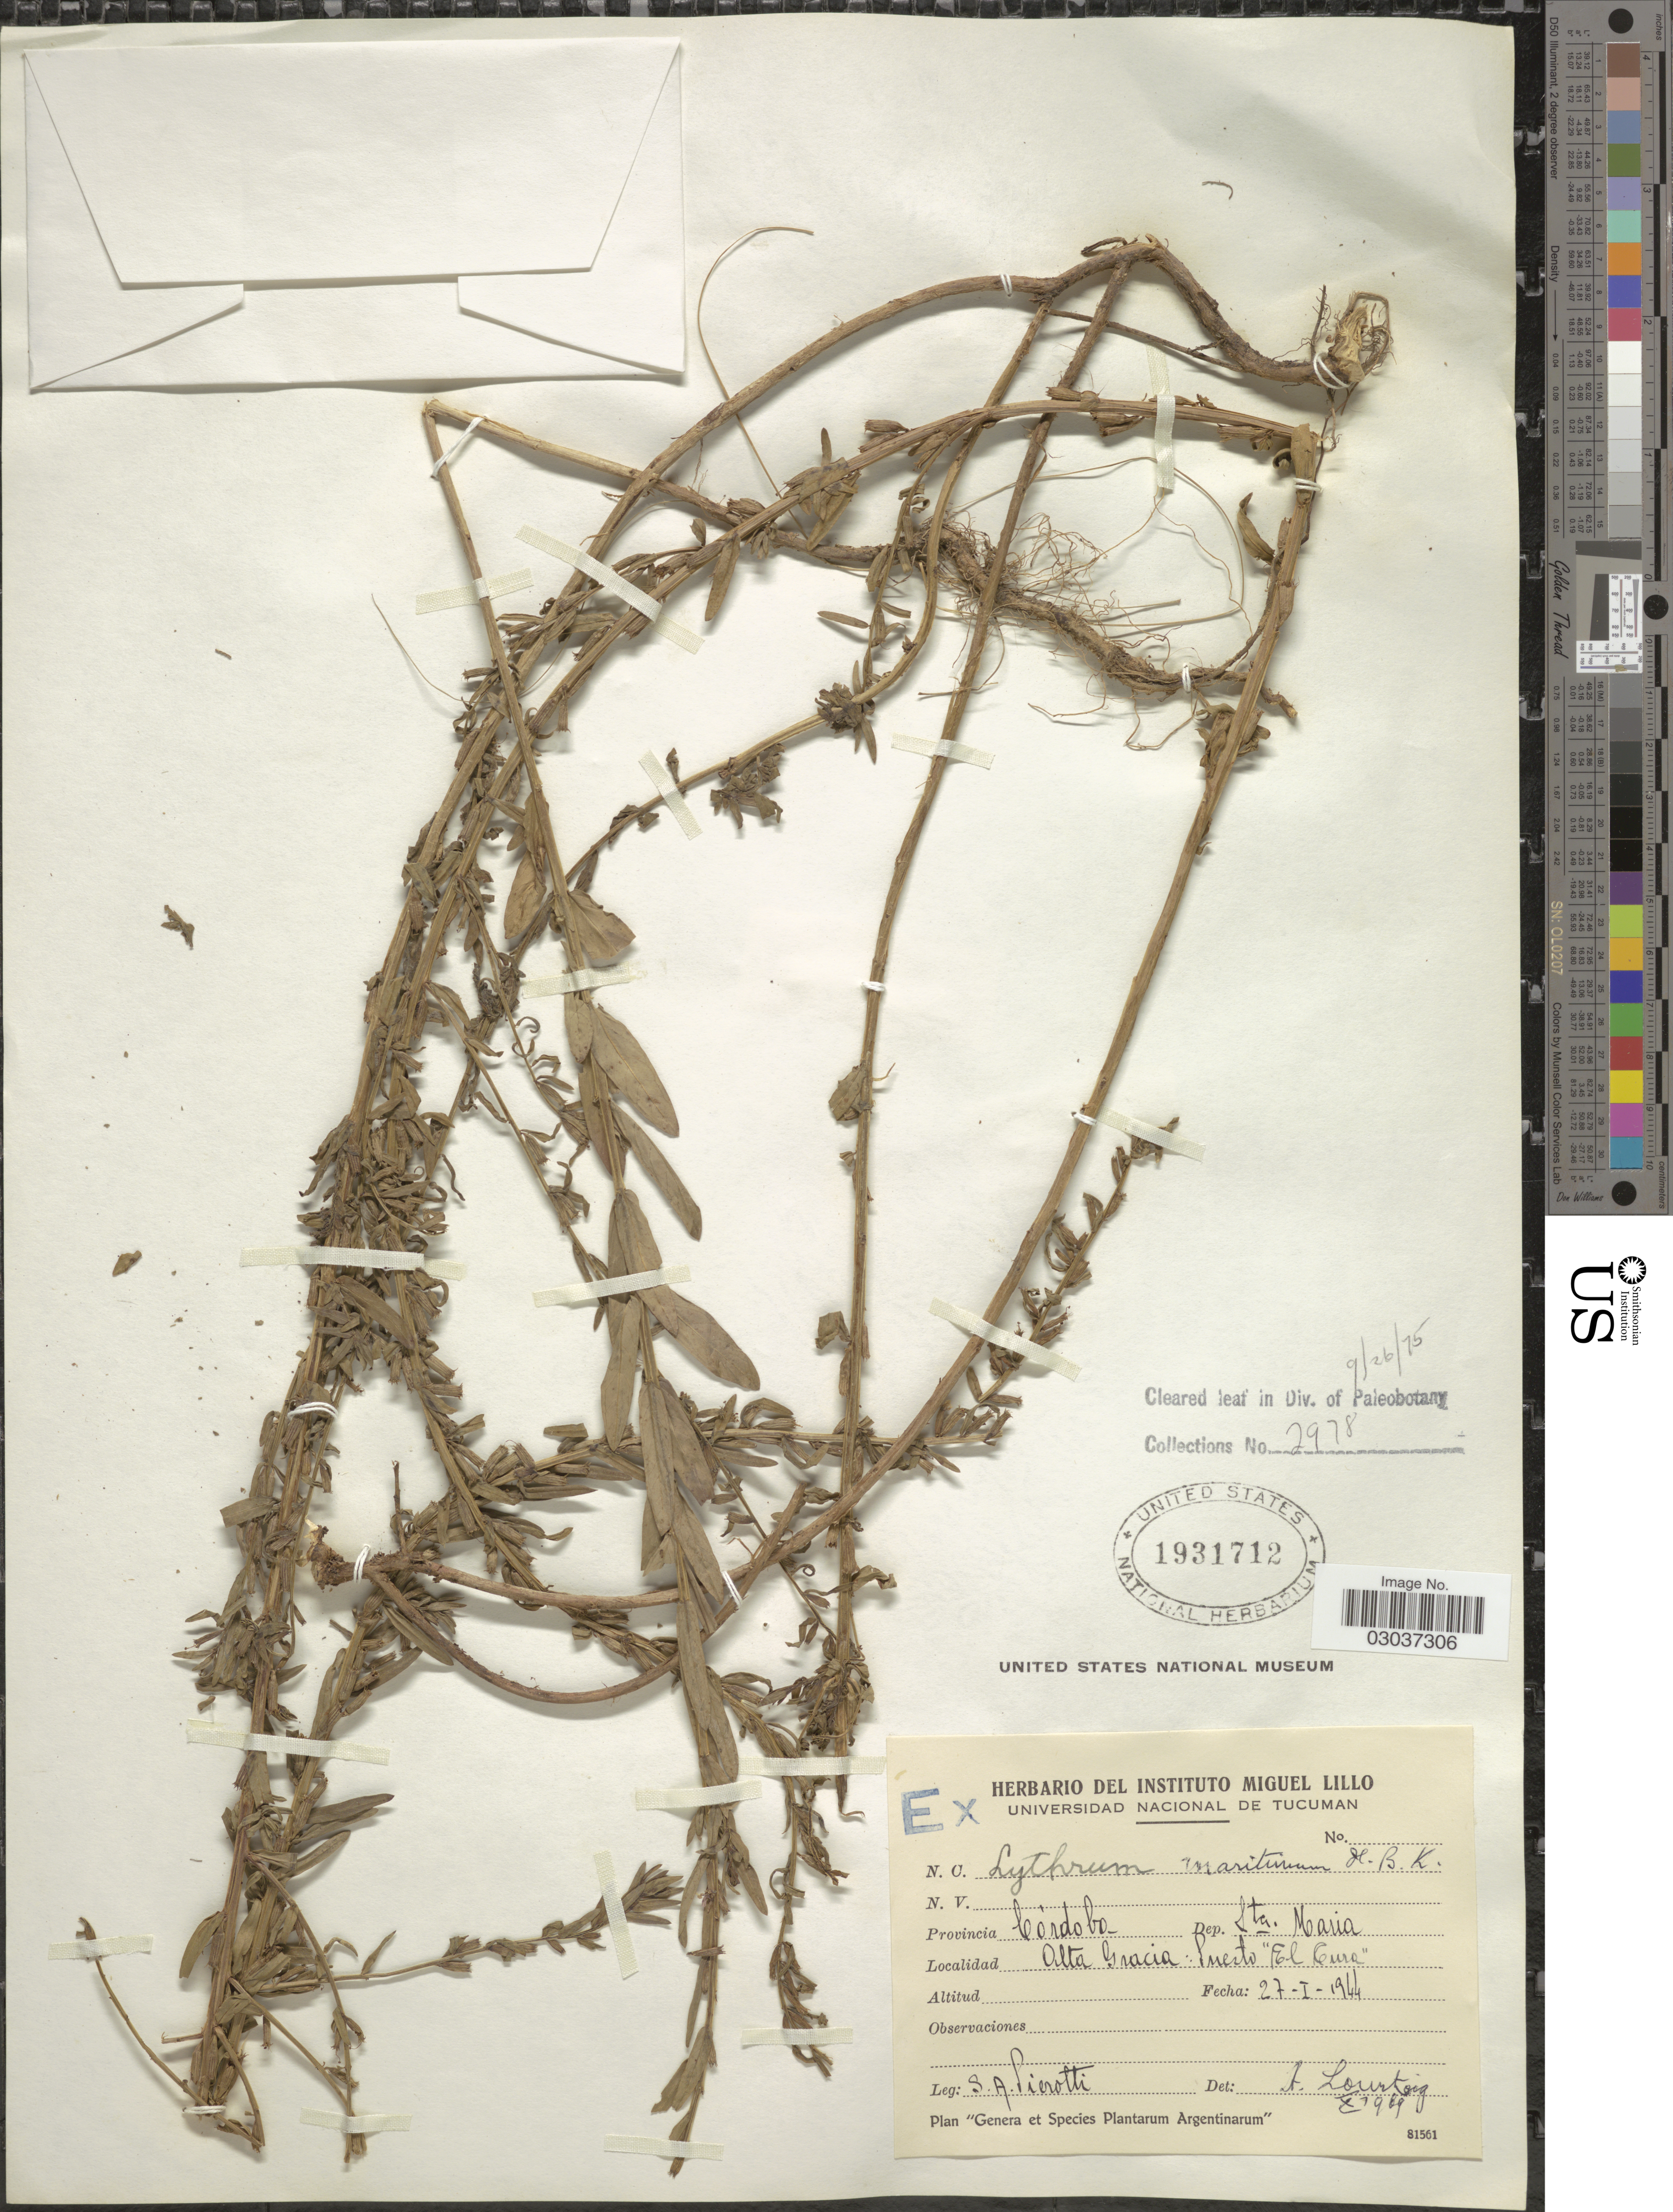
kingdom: Plantae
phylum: Tracheophyta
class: Magnoliopsida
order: Myrtales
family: Lythraceae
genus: Lythrum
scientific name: Lythrum maritimum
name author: Kunth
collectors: S. A. Pierotti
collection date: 1944-01-27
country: Argentina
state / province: Cordoba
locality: Dep. Sta. Maria. Alta Gracia: Puerto "El Cure".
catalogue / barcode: US 1931712